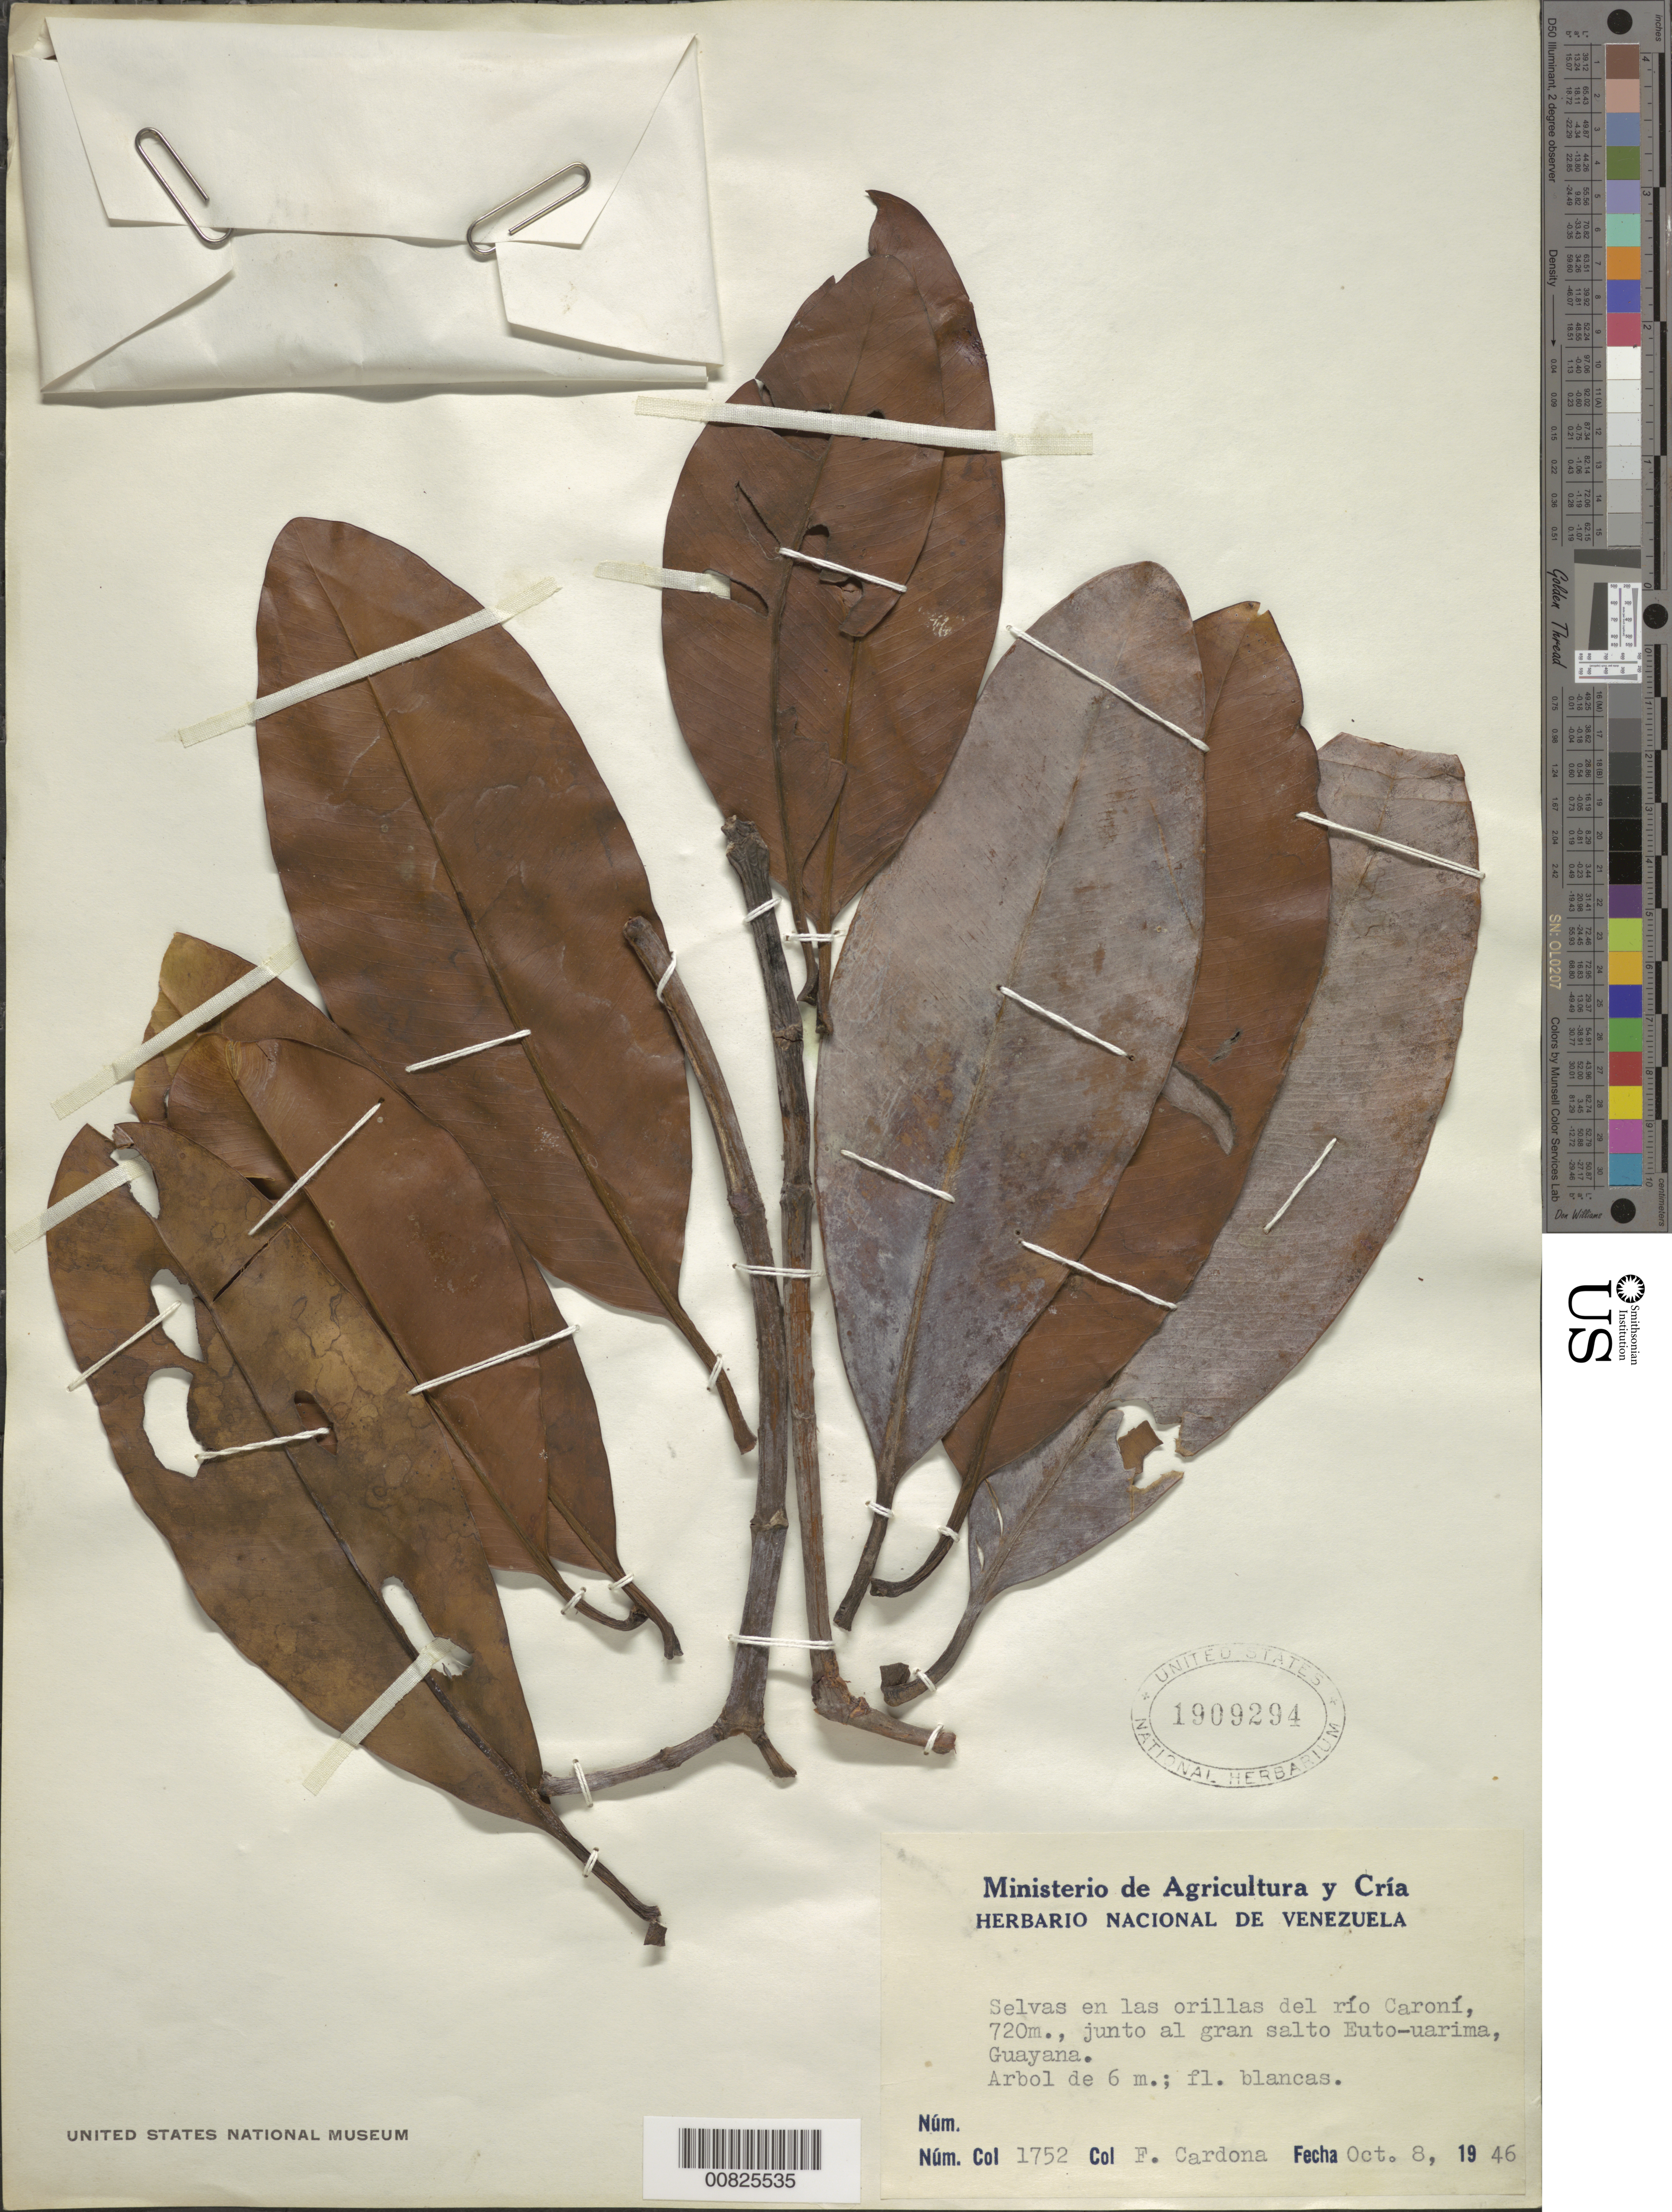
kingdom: Plantae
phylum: Tracheophyta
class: Magnoliopsida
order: Malpighiales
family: Clusiaceae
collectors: F. Cardona Puig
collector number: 1752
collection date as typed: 8-Oct-46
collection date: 1946-10-08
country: Venezuela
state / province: Bolívar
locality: Salto Euto-uarima, Río Caroní, Guayana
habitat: Selvas en las orillas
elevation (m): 720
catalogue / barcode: US 1909294